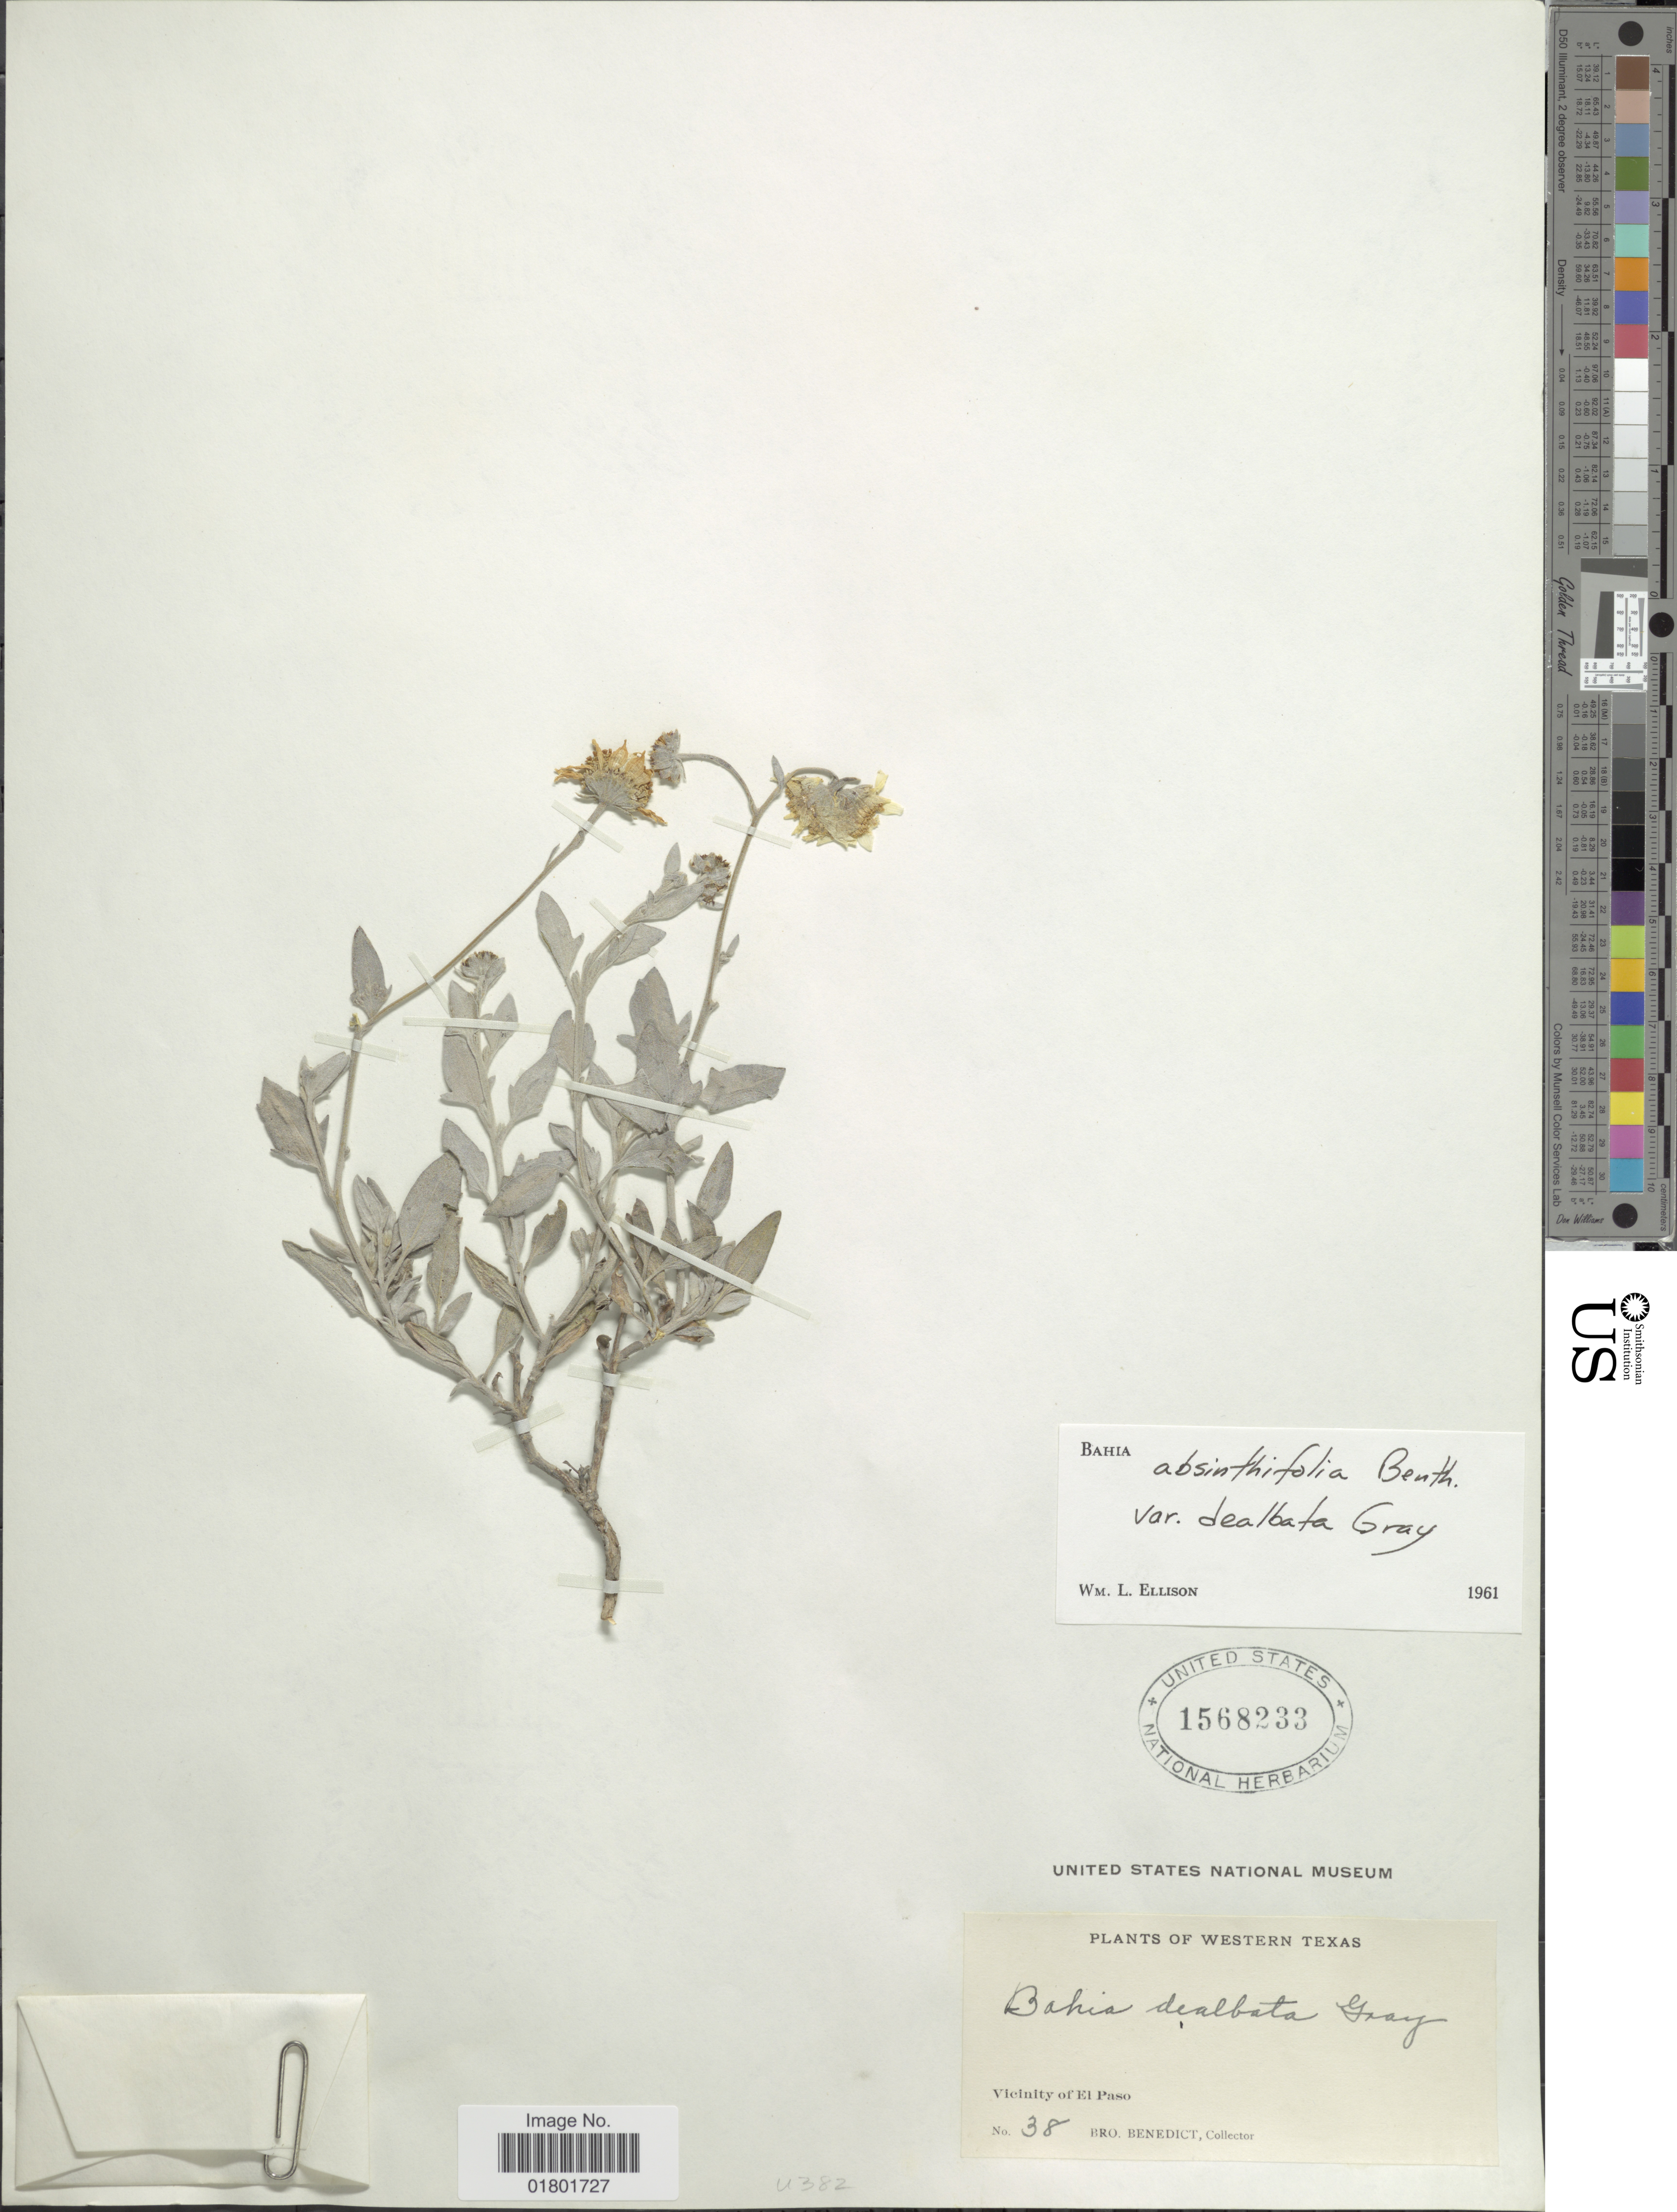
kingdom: Plantae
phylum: Tracheophyta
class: Magnoliopsida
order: Asterales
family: Asteraceae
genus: Bahia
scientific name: Bahia absinthifolia var. dealbata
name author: A. Gray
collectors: Bro. Benedict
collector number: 38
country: United States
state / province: Texas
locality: Western Texas, vicinity of El Paso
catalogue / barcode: US 1568233